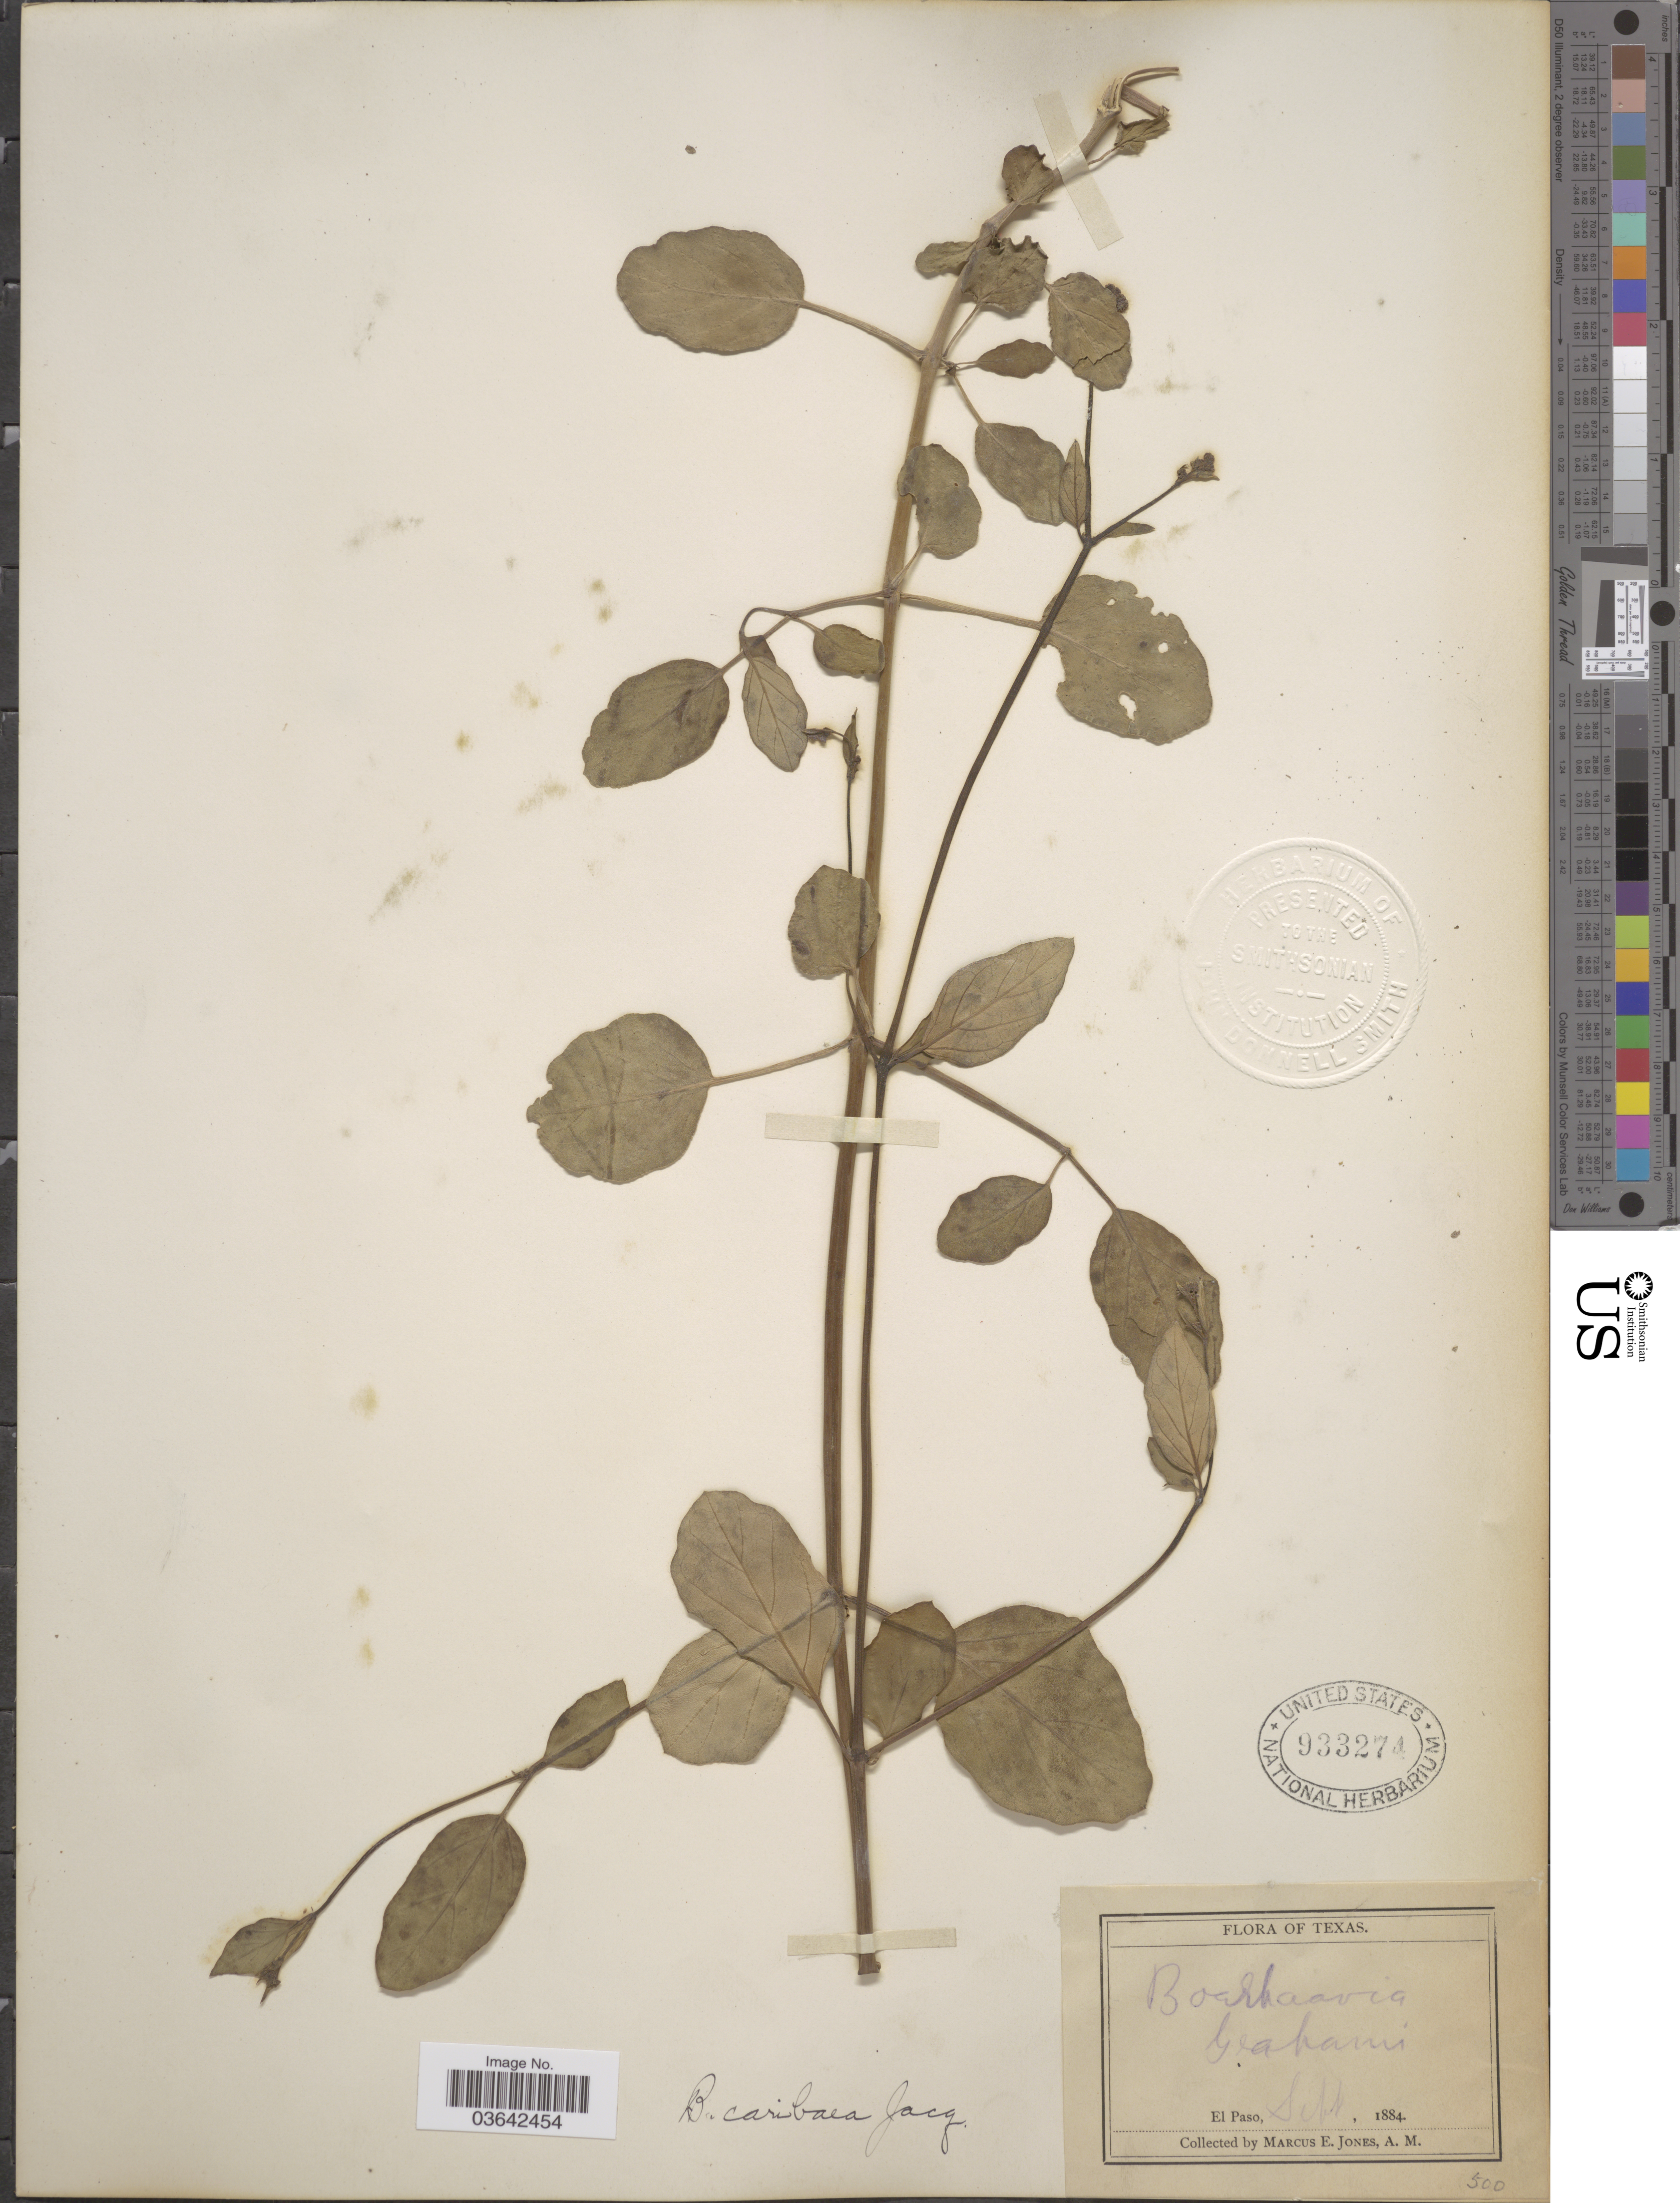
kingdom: Plantae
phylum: Tracheophyta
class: Magnoliopsida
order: Caryophyllales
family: Nyctaginaceae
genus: Boerhavia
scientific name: Boerhavia coccinea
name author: Mill.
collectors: M. E. Jones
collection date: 1884-09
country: United States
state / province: Texas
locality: El Paso.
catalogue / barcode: US 933274